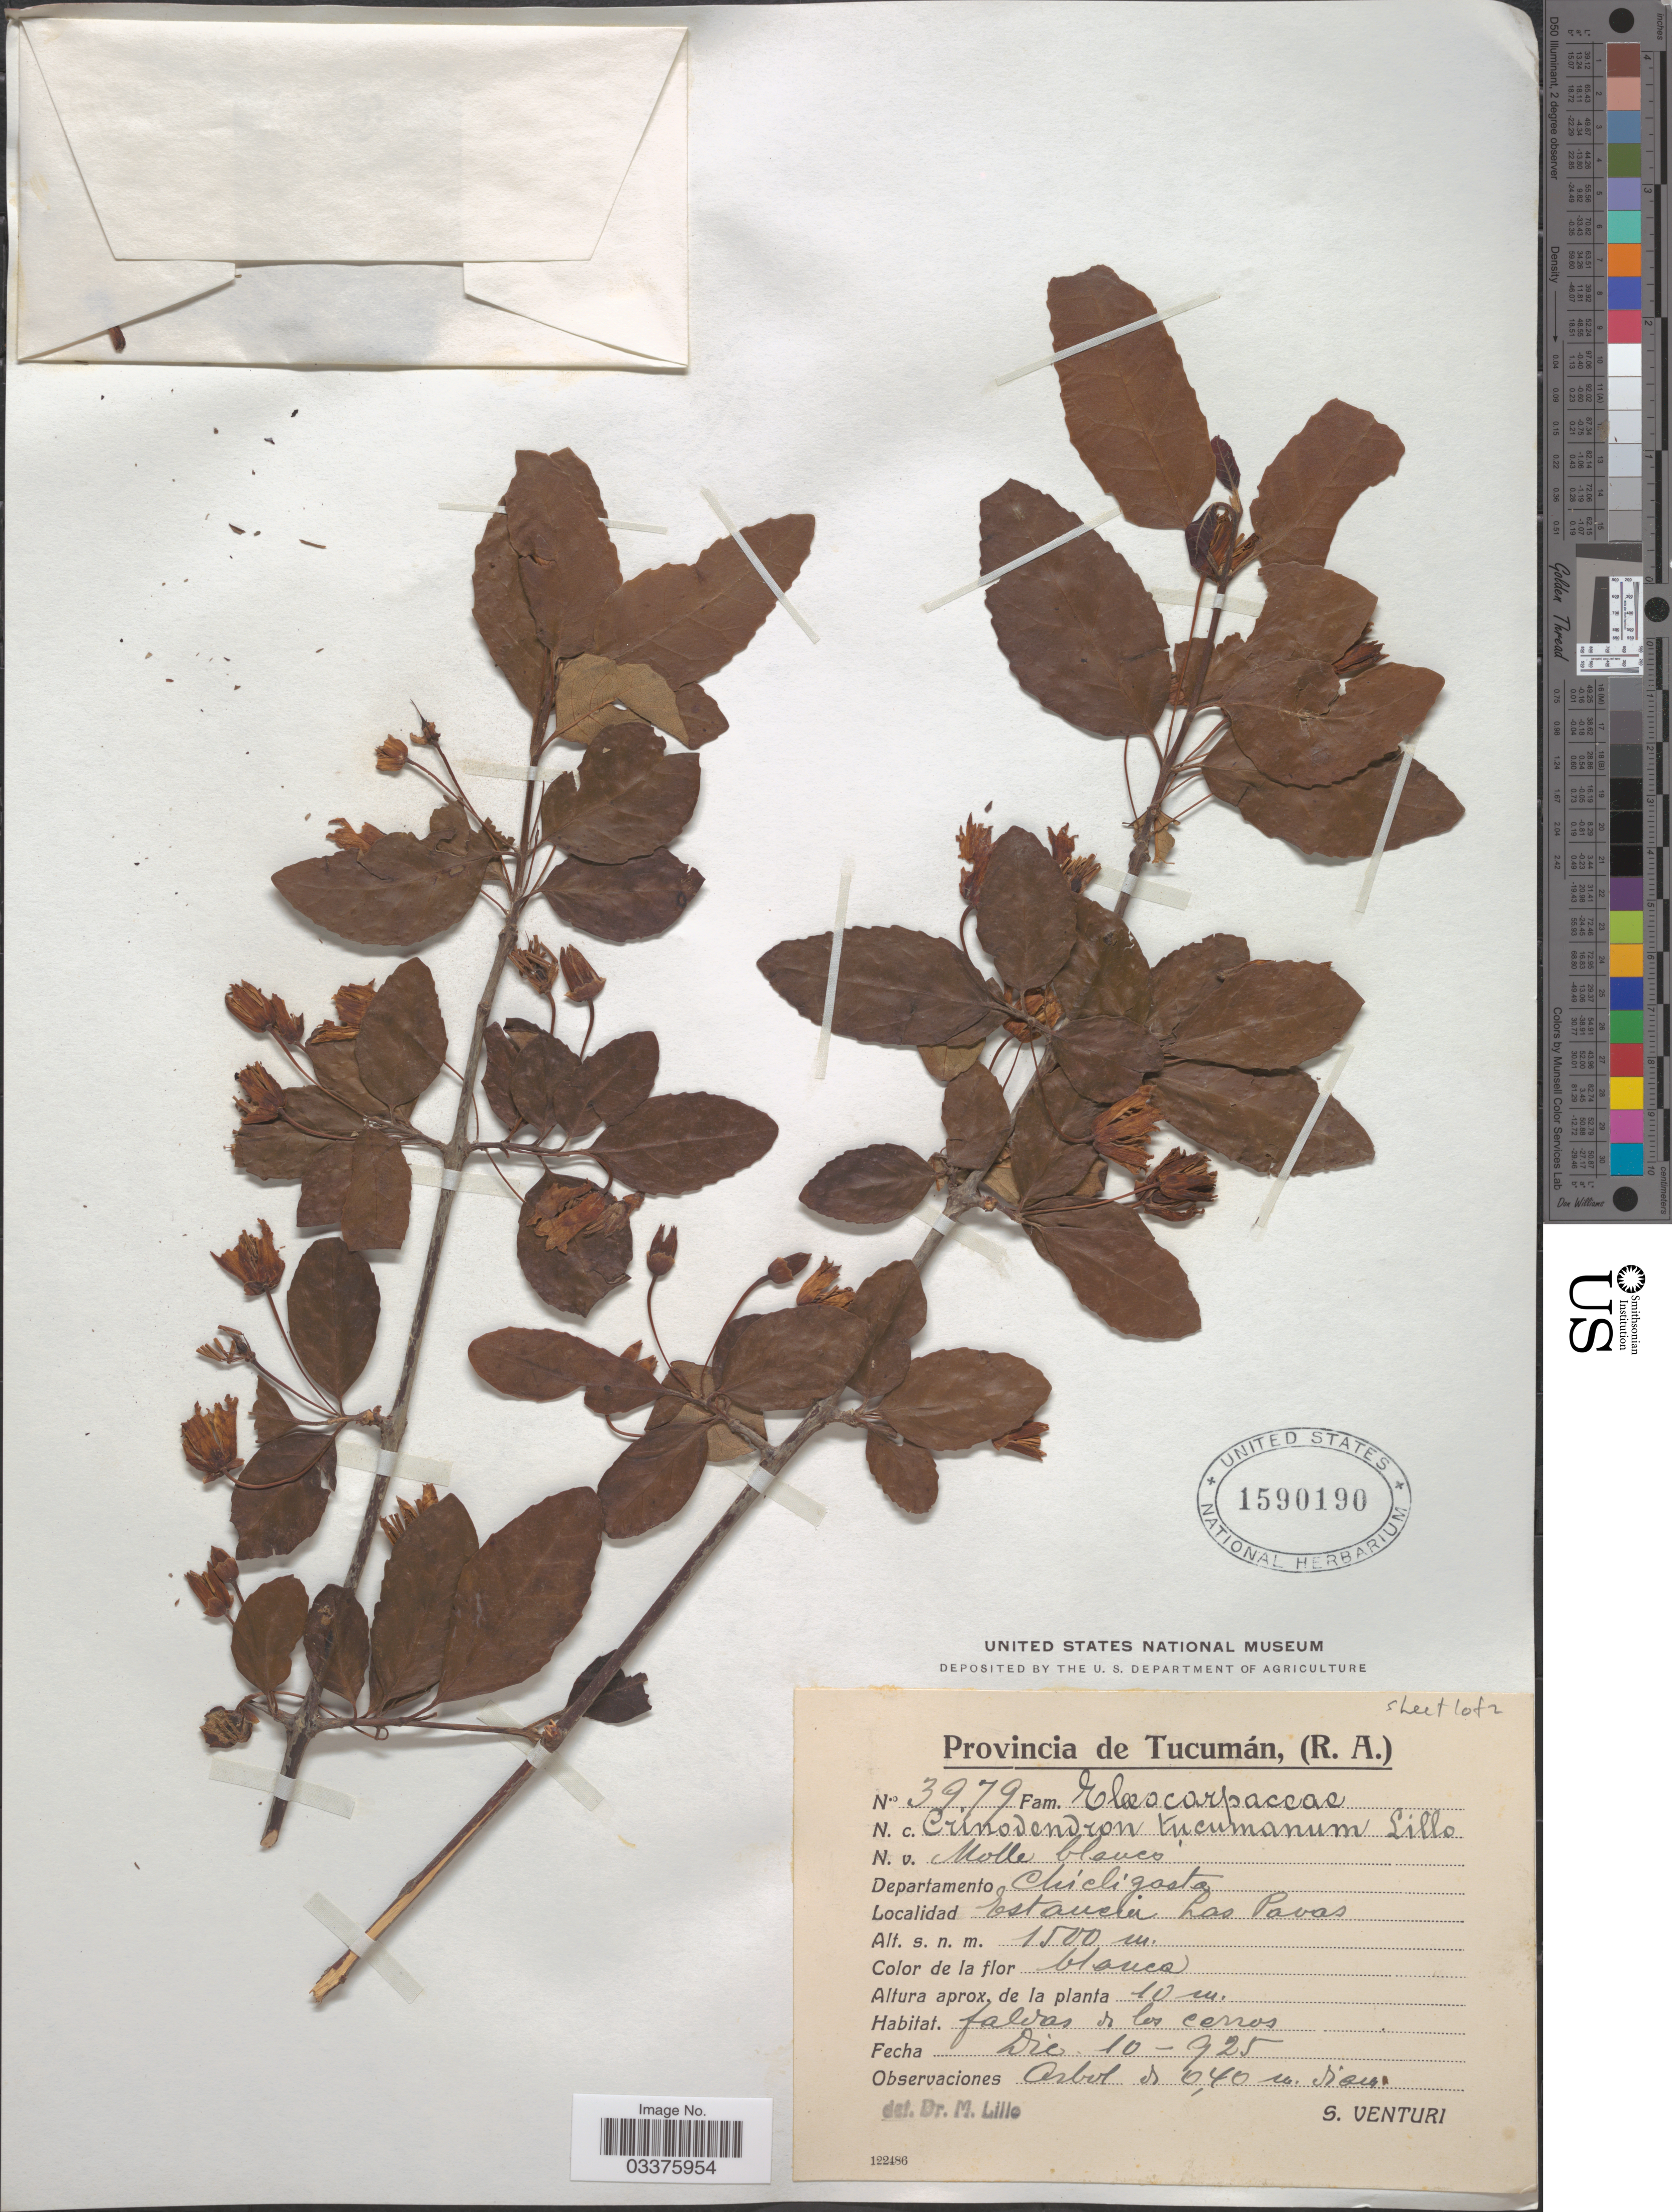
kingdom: Plantae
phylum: Tracheophyta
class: Magnoliopsida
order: Oxalidales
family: Elaeocarpaceae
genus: Crinodendron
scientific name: Crinodendron tucumanum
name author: Lillo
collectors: S. Venturi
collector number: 3979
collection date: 1925-12-10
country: Argentina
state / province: Tucuman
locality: Departamento Chicligasta. Estancia Las Pavas.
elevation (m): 1500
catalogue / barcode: US 1590190